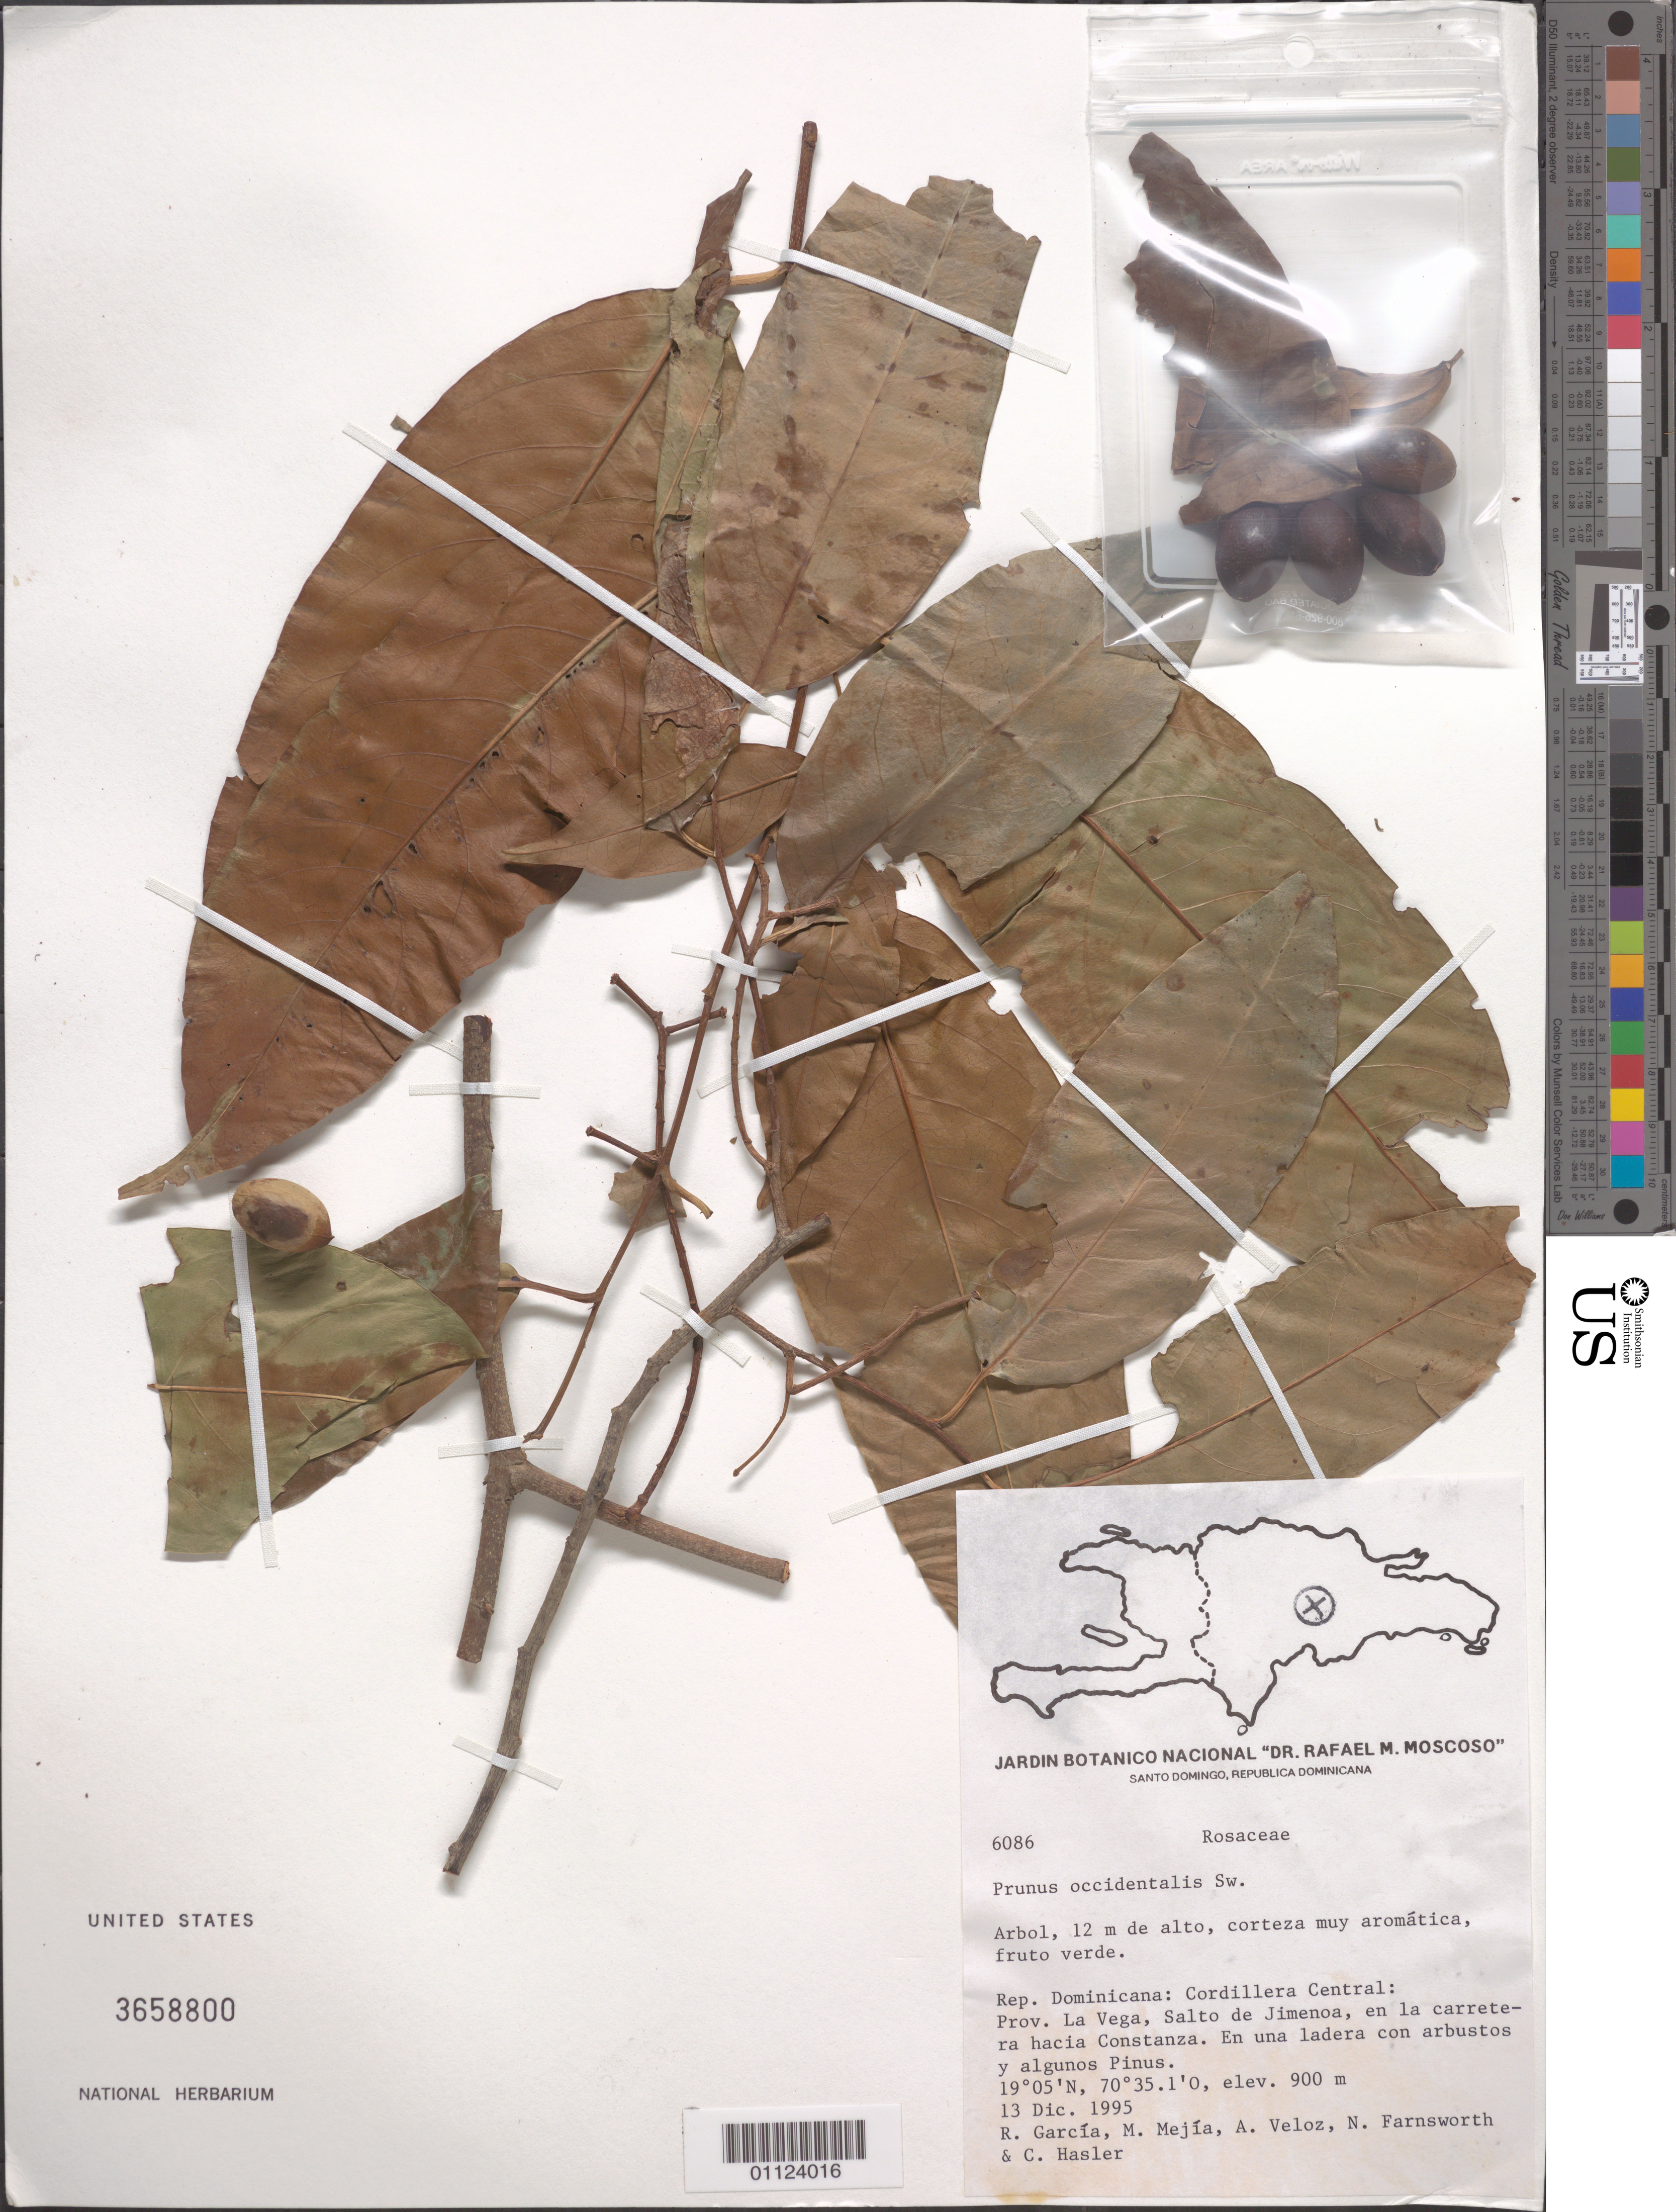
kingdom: Plantae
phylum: Tracheophyta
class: Magnoliopsida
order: Rosales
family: Rosaceae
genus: Prunus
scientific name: Prunus occidentalis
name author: Sw.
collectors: R. G. García, M. Mejia, A. Veloz, N. Farnsworth & C. Hasler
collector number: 6086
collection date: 1995-12-13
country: Dominican Republic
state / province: La Vega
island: Hispaniola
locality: Cordillera Central, Salto de Jimenoa, en la carretera hacia Constanza.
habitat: En una ladera con arbustos y algunos Pinus.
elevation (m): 900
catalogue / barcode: US 3658800